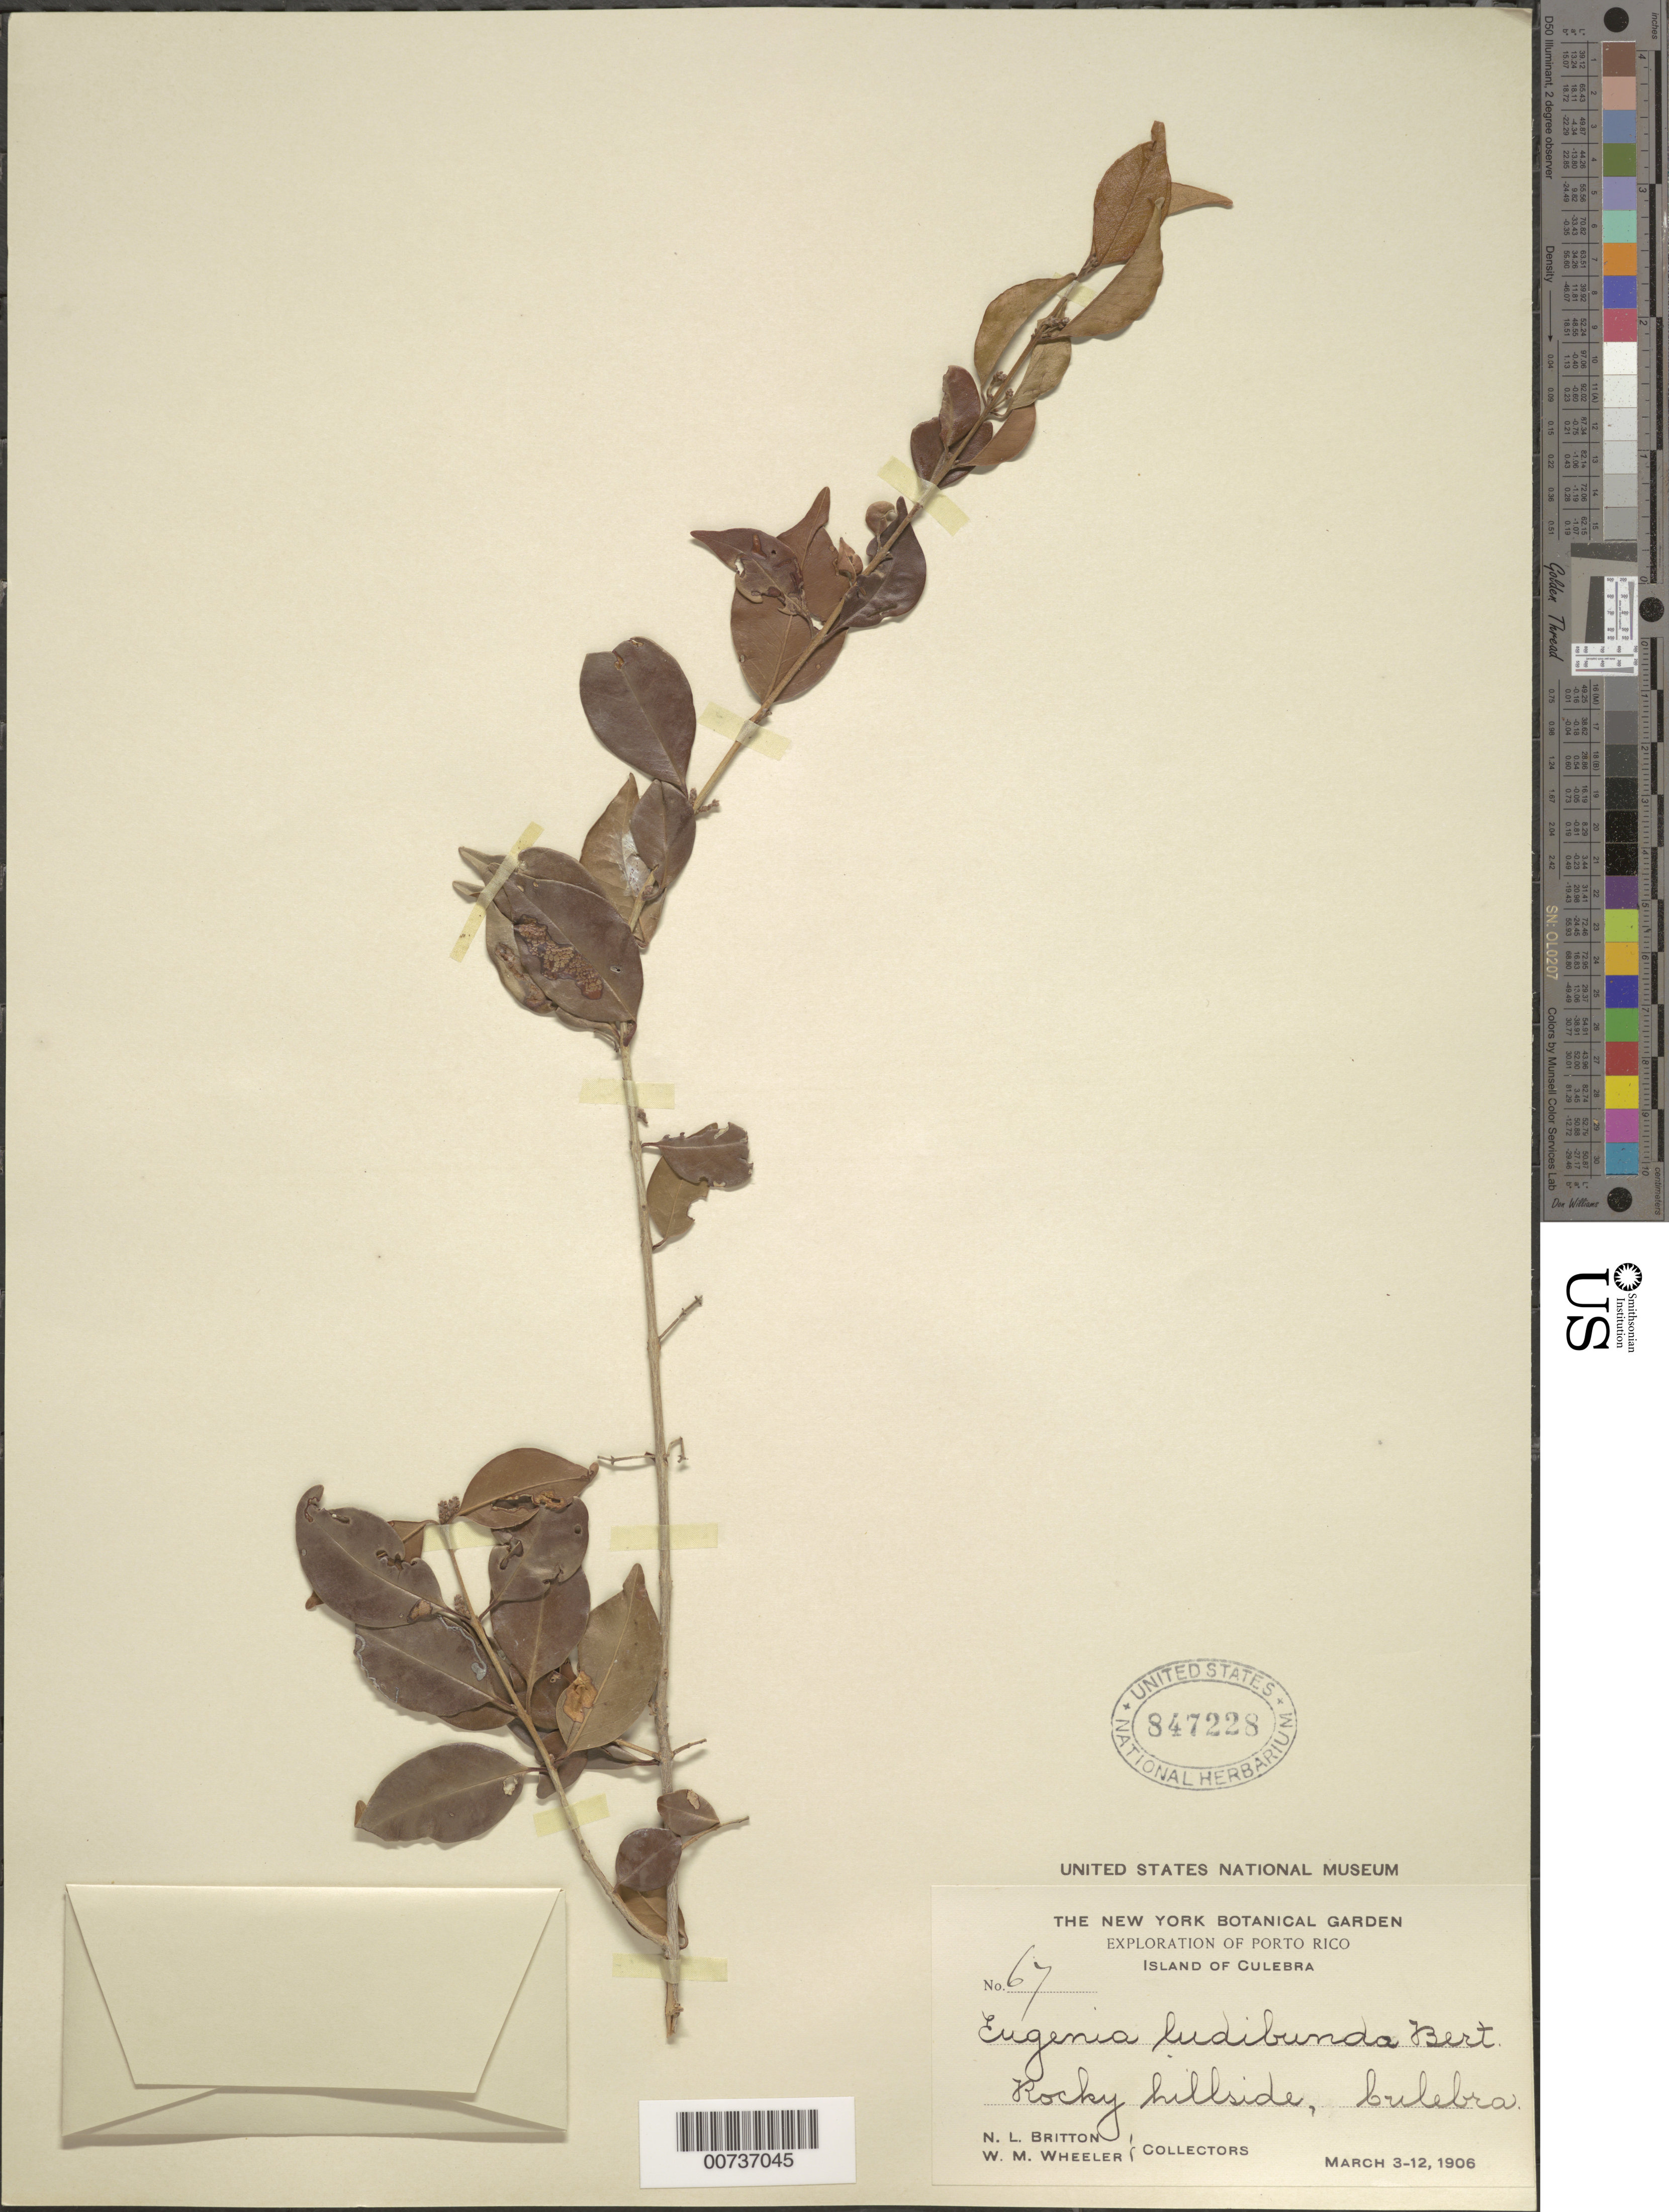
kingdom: Plantae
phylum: Tracheophyta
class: Magnoliopsida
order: Myrtales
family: Myrtaceae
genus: Eugenia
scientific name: Eugenia biflora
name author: (L.) DC.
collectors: N. Britton & W. Wheeler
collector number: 67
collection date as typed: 03 Mar 1906 to 12 Mar 1906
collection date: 1906-03-03/1906-03-12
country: Puerto Rico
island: Culebra I.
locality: Culebra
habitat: Rocky hillside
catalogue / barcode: US 847228